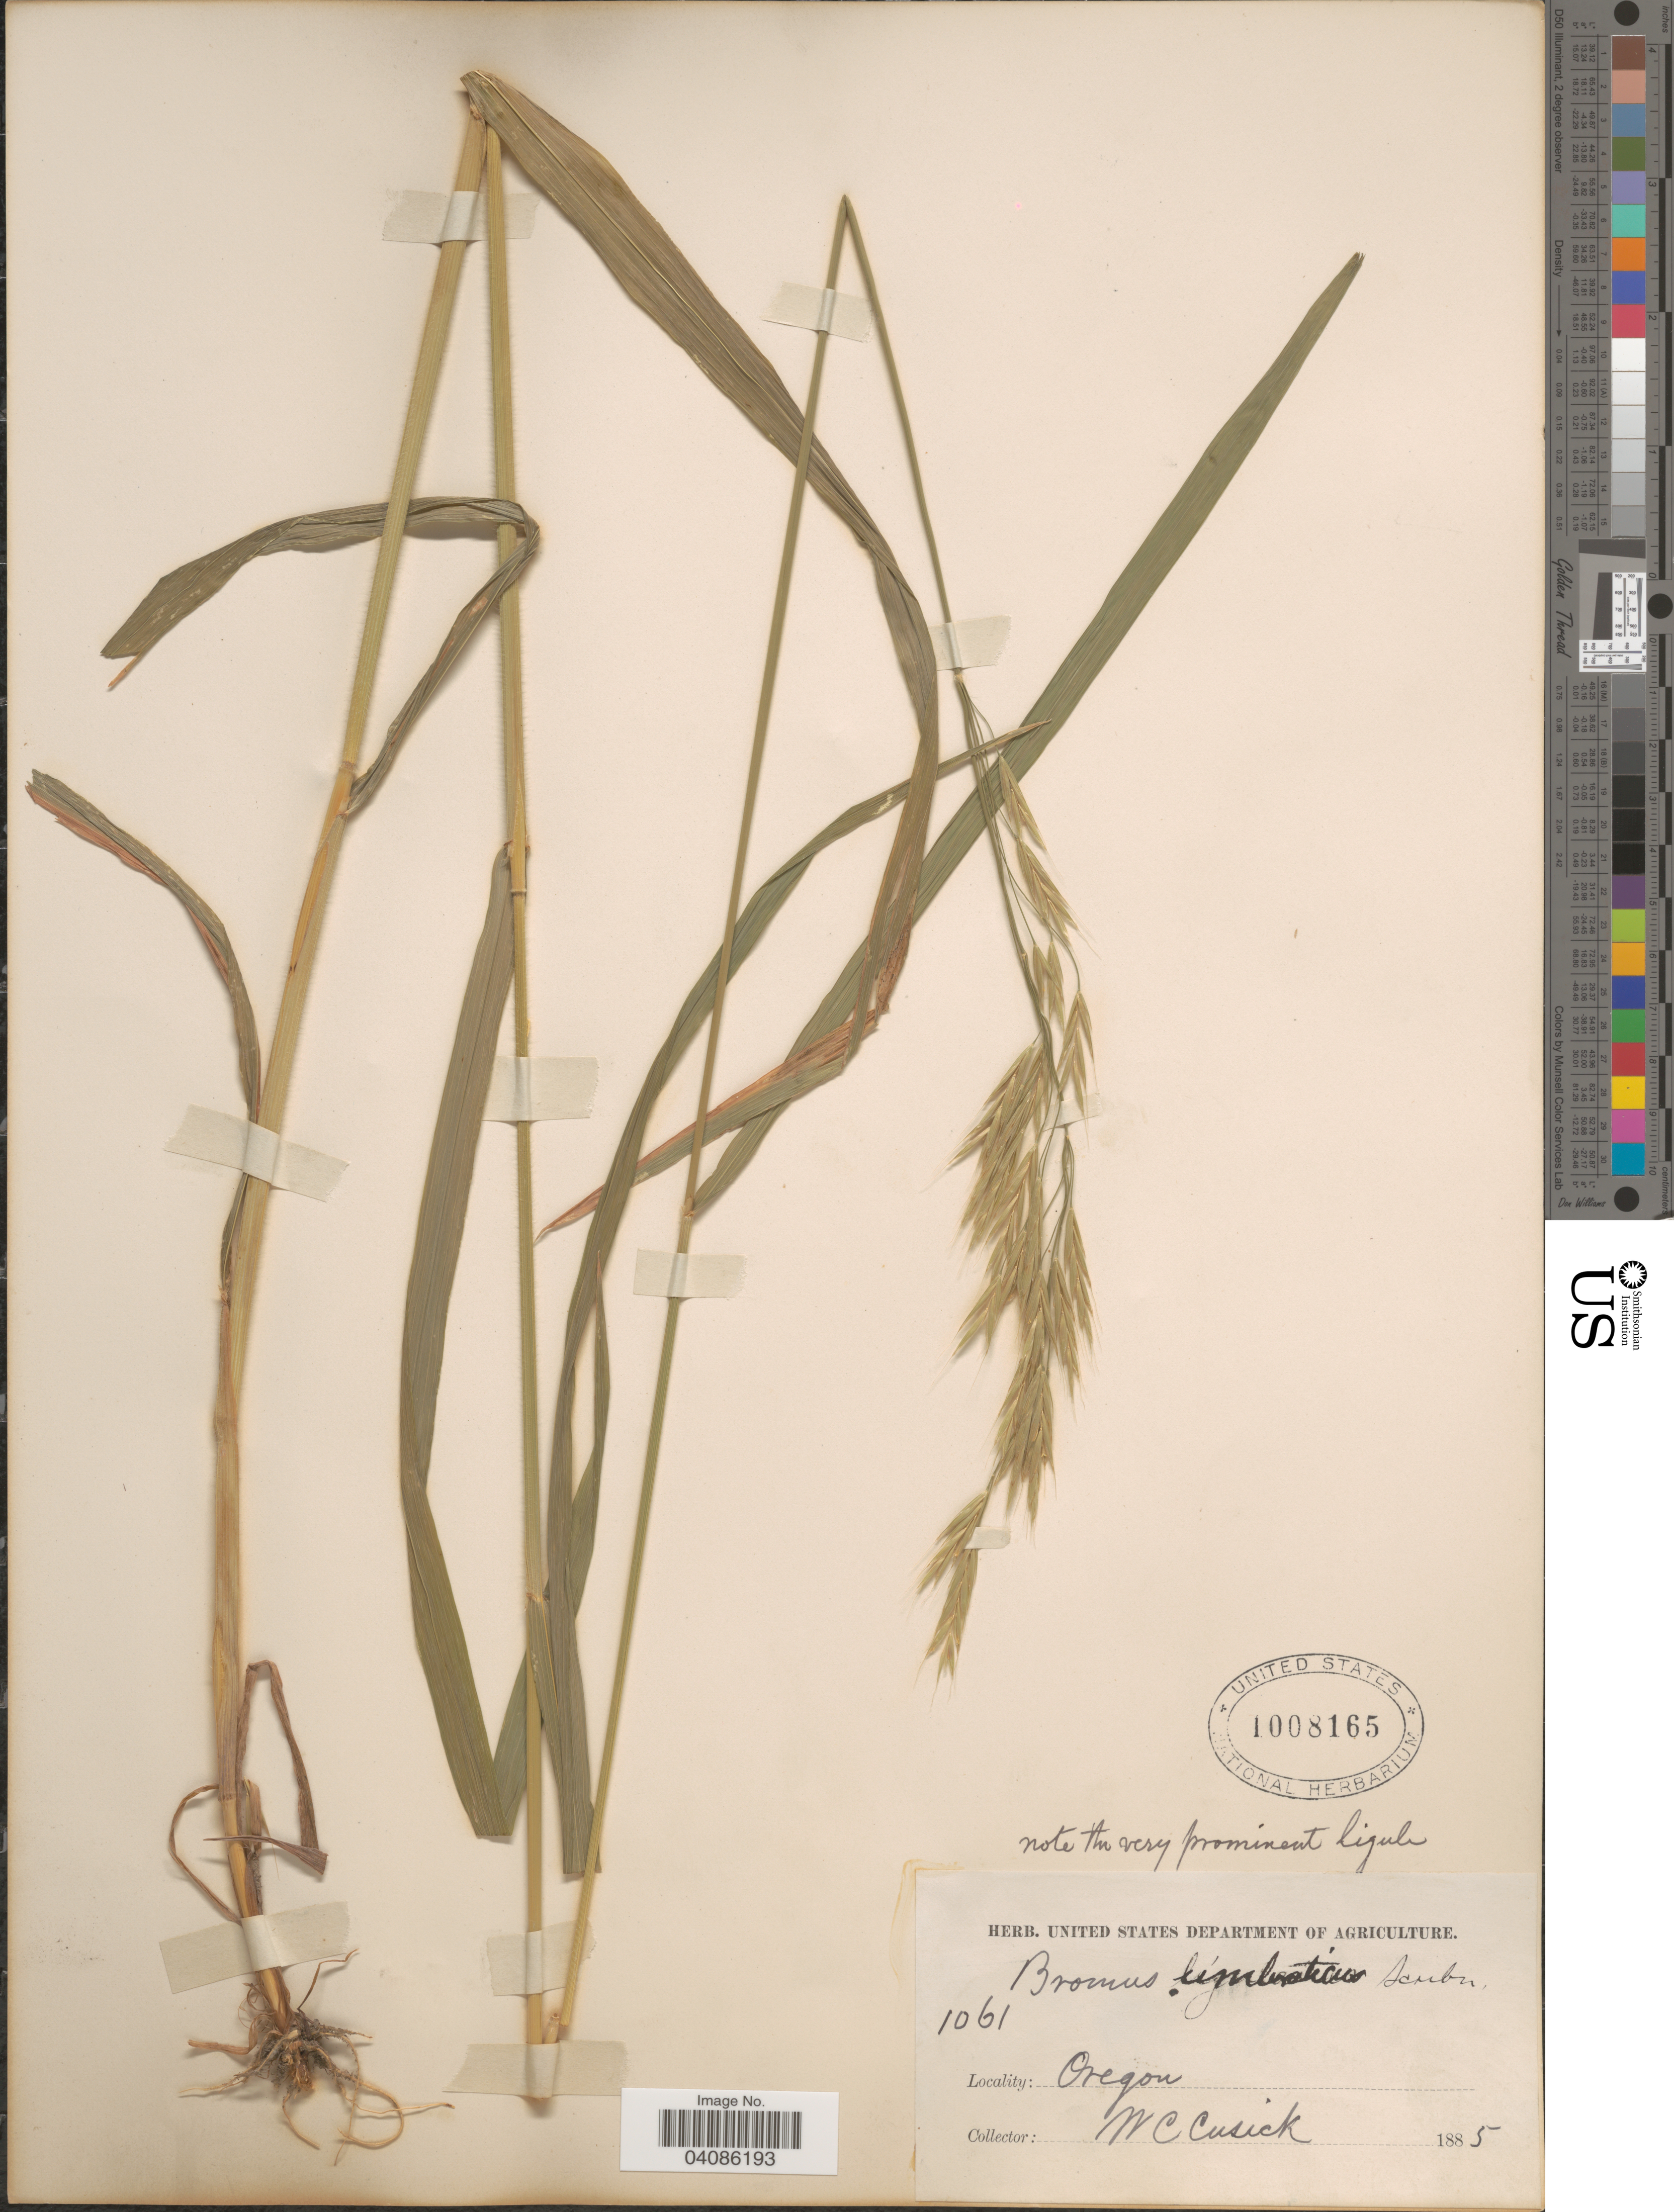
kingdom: Plantae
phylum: Tracheophyta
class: Liliopsida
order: Poales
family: Poaceae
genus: Bromus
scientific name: Bromus texensis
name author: (Shear) Hitchc.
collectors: W. C. Cusick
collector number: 1061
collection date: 1885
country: United States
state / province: Oregon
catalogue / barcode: US 1008165